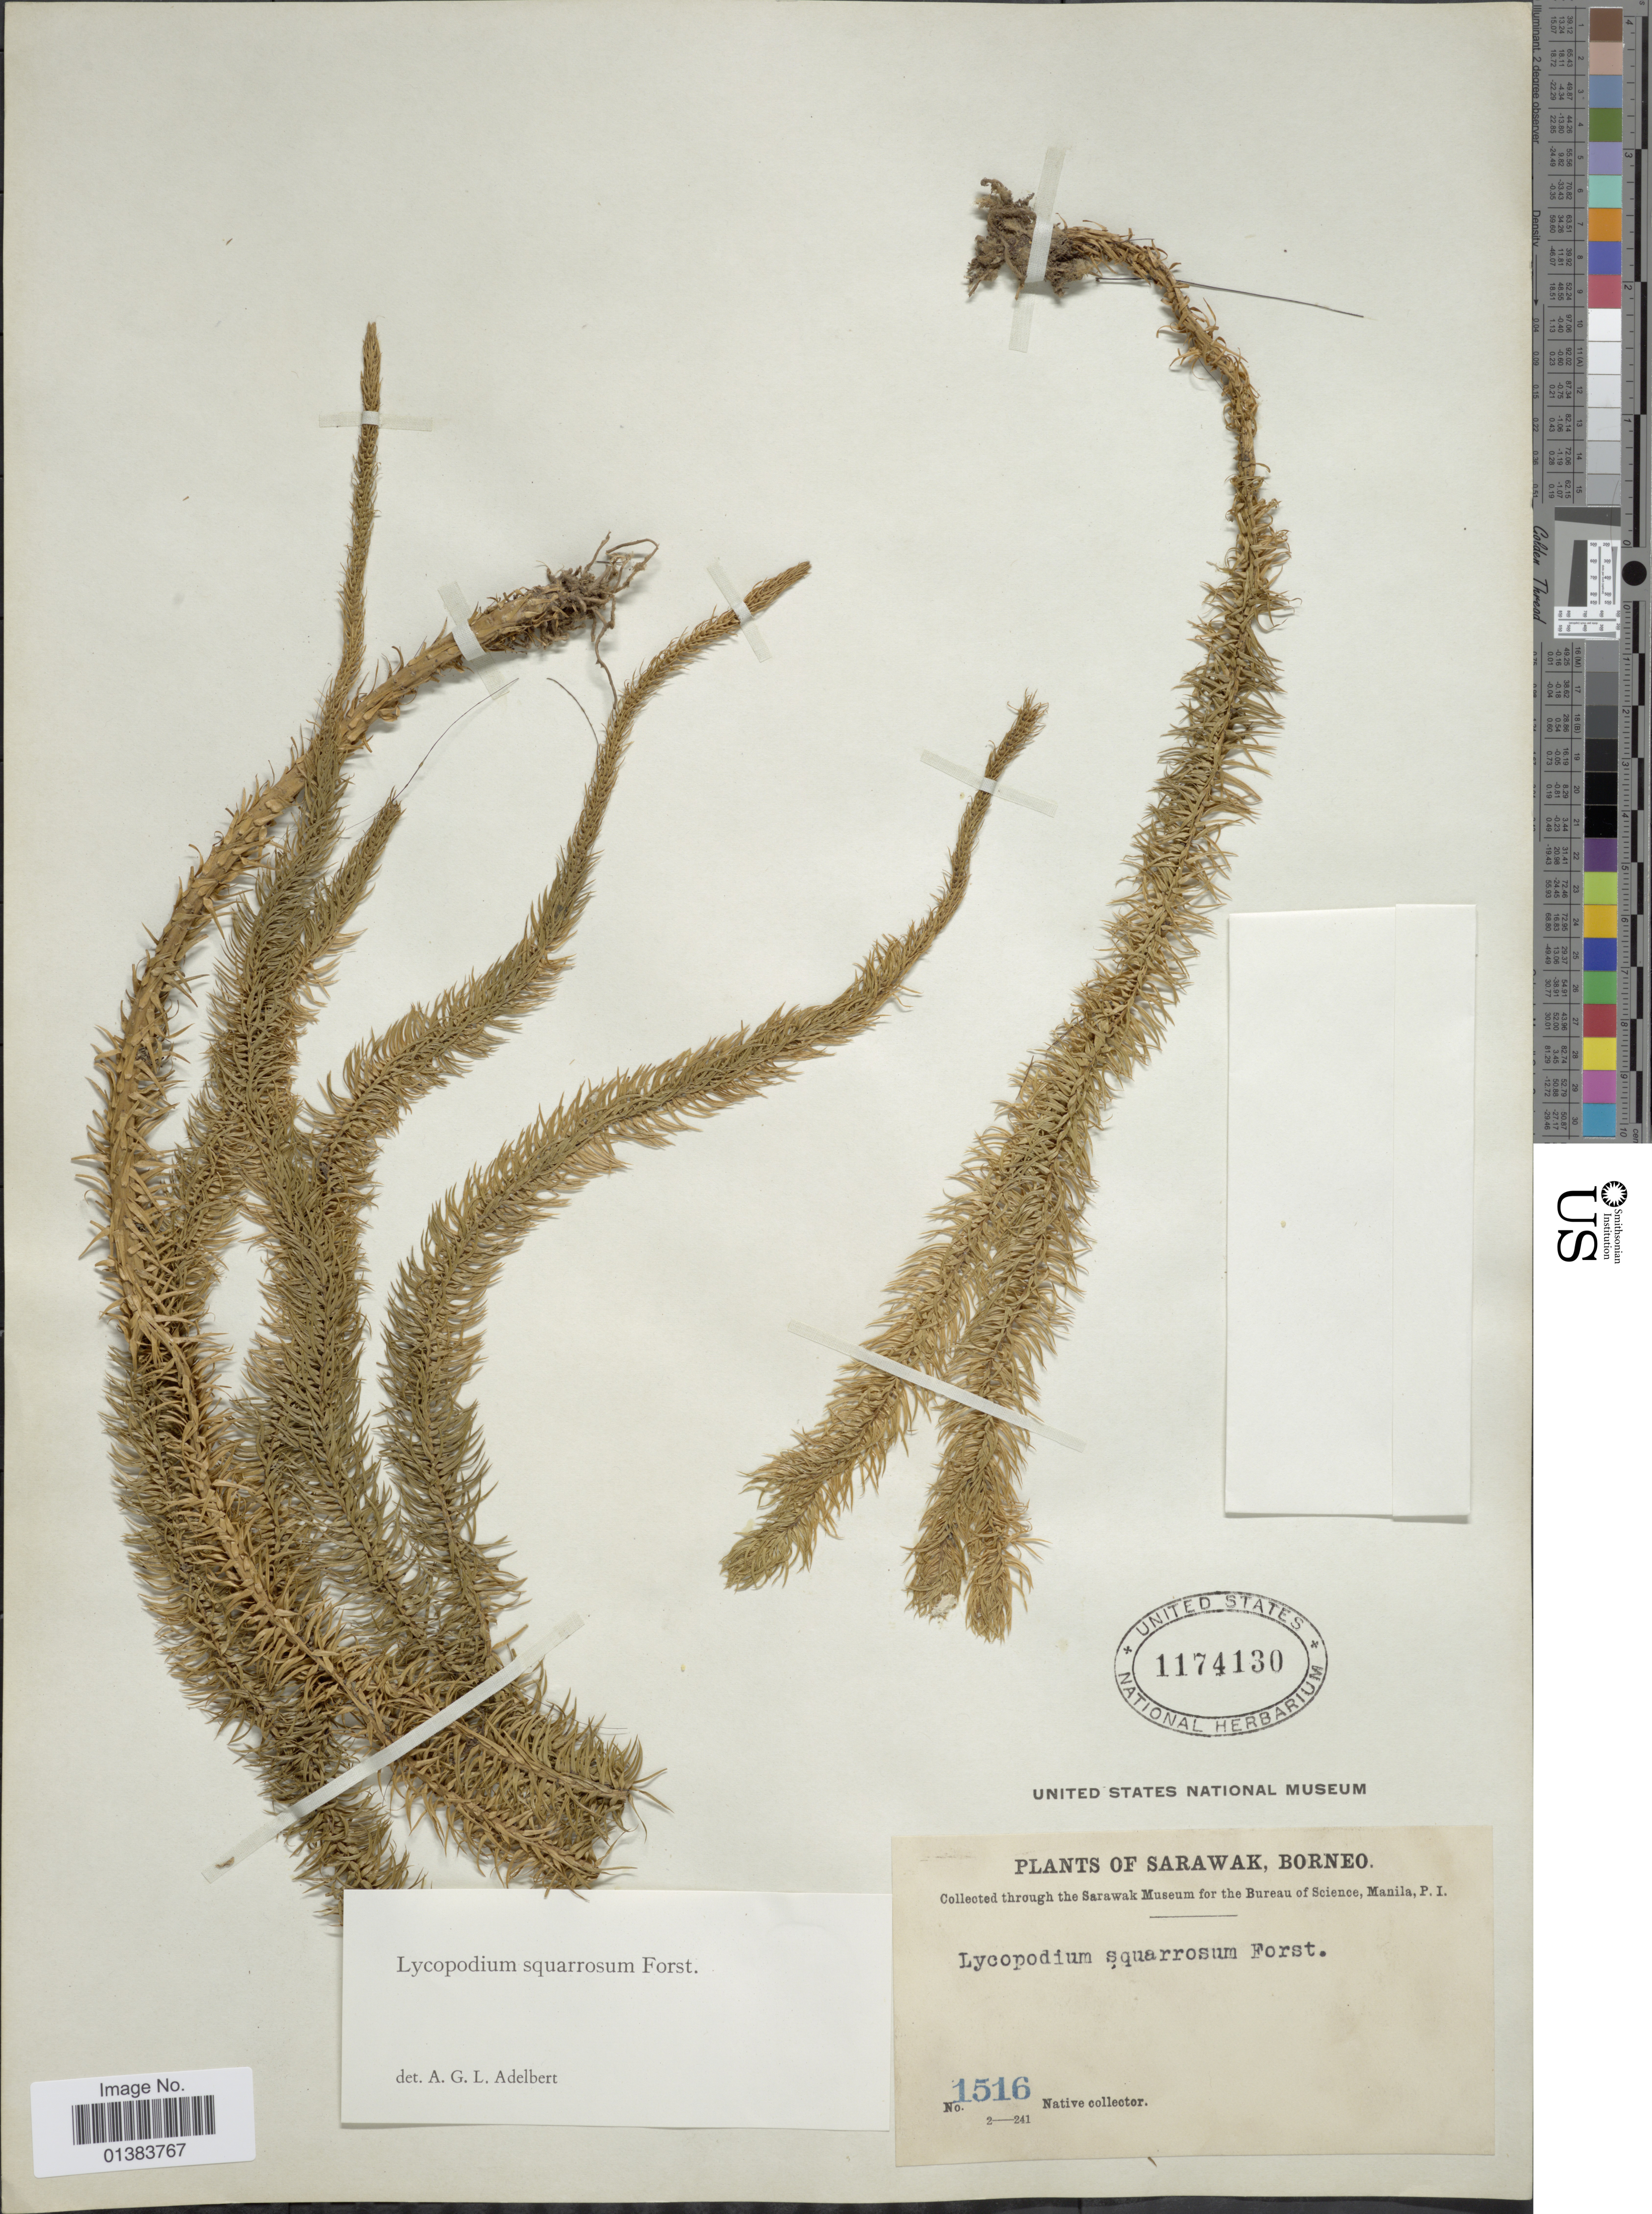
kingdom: Plantae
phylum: Tracheophyta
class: Lycopodiopsida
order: Lycopodiales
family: Lycopodiaceae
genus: Phlegmariurus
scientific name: Phlegmariurus squarrosus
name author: (G. Forst.) Á. Löve & D. Löve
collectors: Native collector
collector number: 1516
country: Malaysia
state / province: Sarawak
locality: Borneo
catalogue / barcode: US 1174130